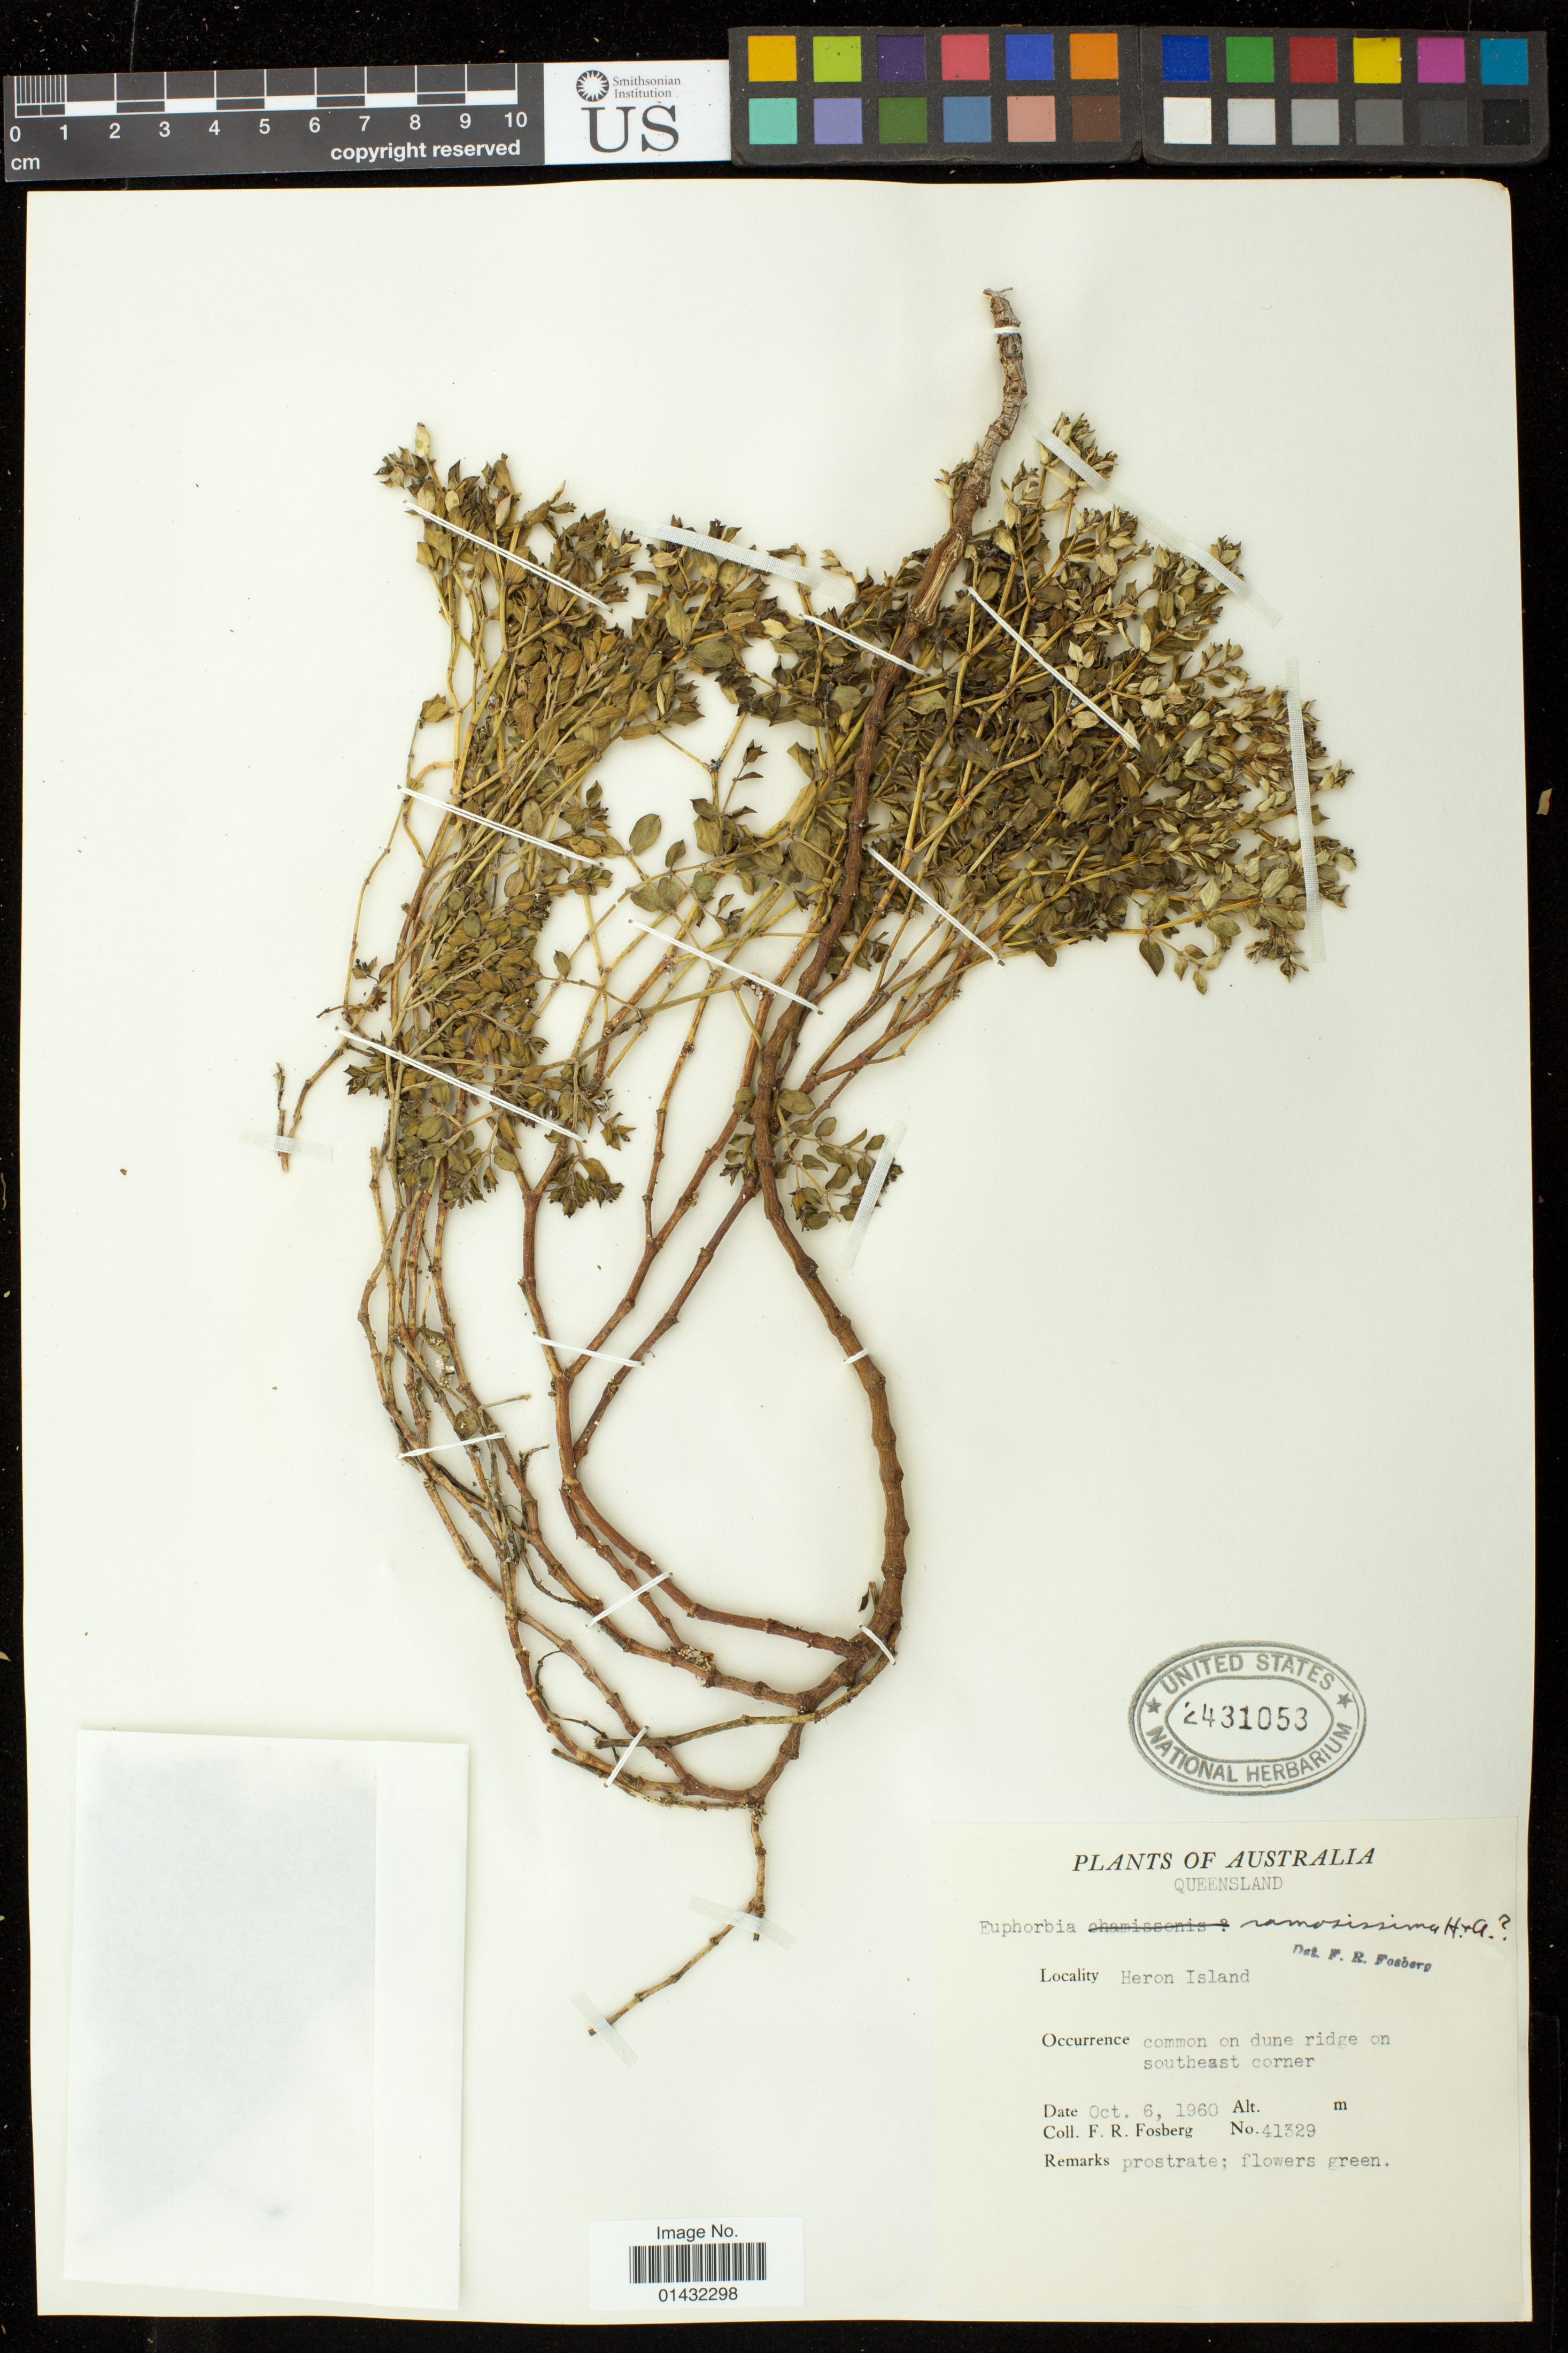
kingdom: Plantae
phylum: Tracheophyta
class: Magnoliopsida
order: Malpighiales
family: Euphorbiaceae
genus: Euphorbia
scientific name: Euphorbia sparrmannii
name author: Boiss.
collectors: F. R. Fosberg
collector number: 41329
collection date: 1960-10-06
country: Australia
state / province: Queensland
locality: Heron Island dune ridge on southeast corner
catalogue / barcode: US 2431053